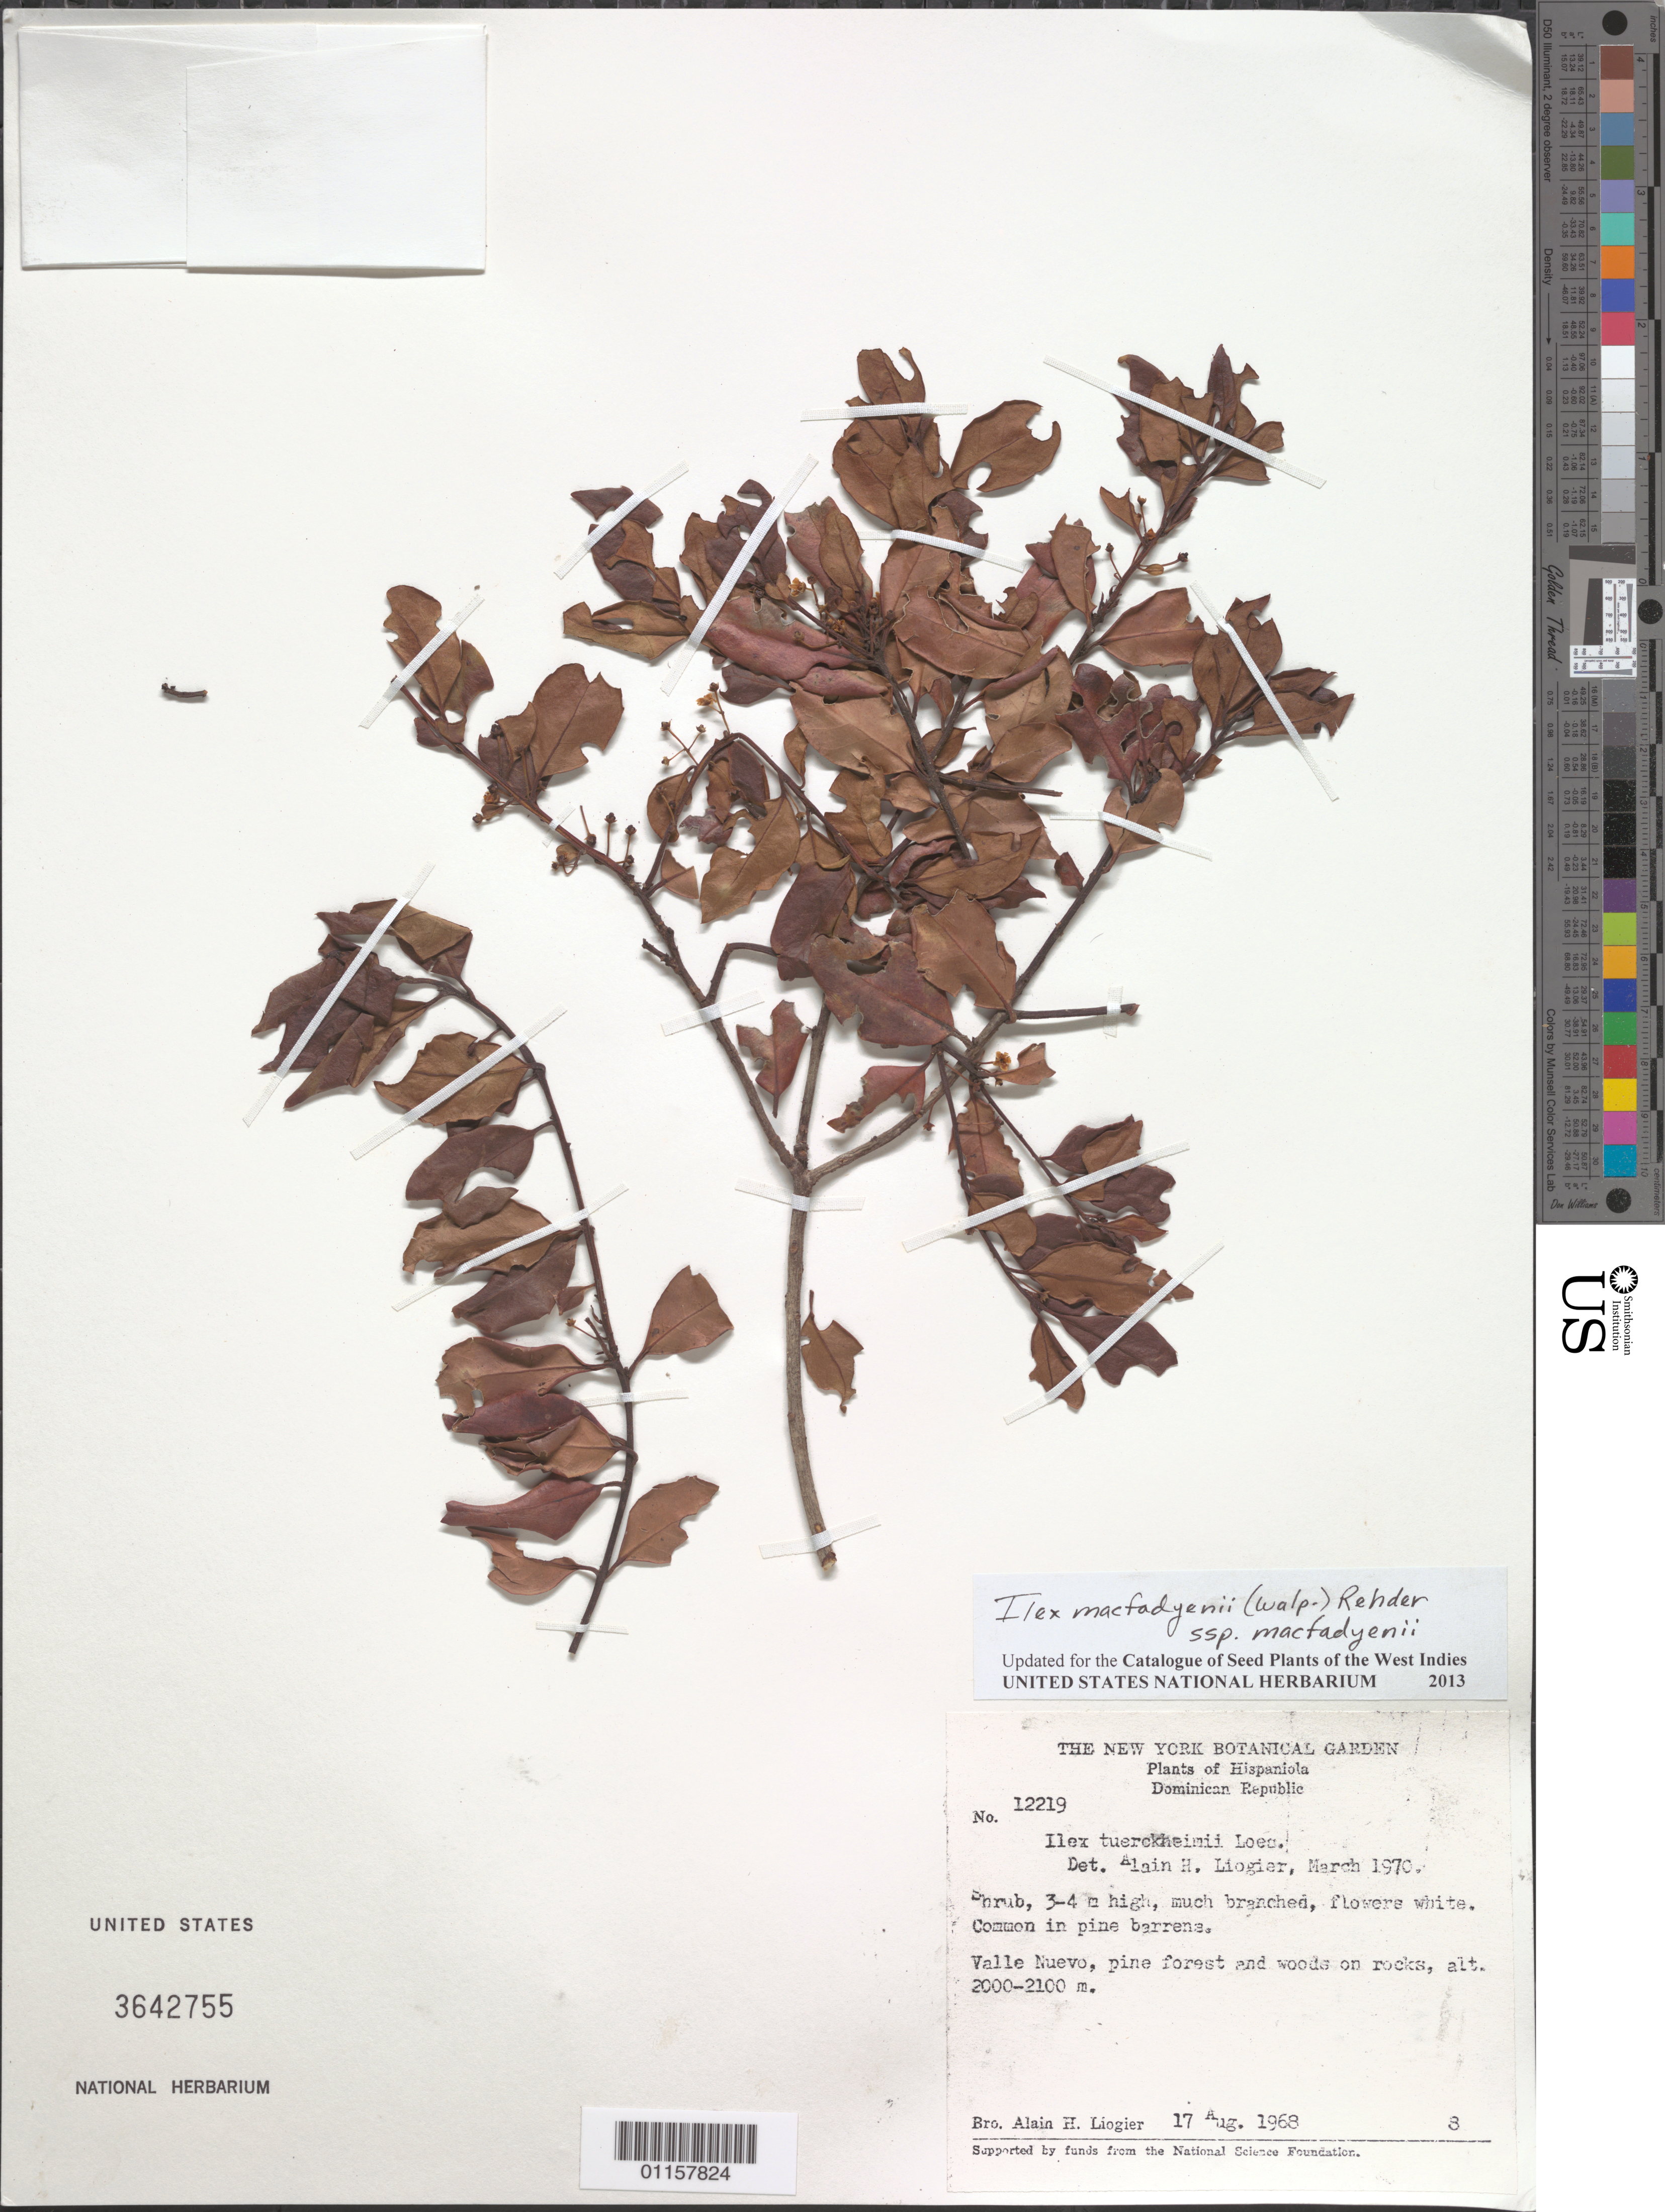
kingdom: Plantae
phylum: Tracheophyta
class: Magnoliopsida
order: Aquifoliales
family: Aquifoliaceae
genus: Ilex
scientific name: Ilex macfadyenii var. macfadyenii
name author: (Walp.) Rehder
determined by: Liogier, Alain H.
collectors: A. H. Liogier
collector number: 12219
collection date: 1968-08-17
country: Dominican Republic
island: Hispaniola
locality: Valle Nuevo.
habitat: Common in pine barrens.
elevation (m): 2000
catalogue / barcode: US 3642755